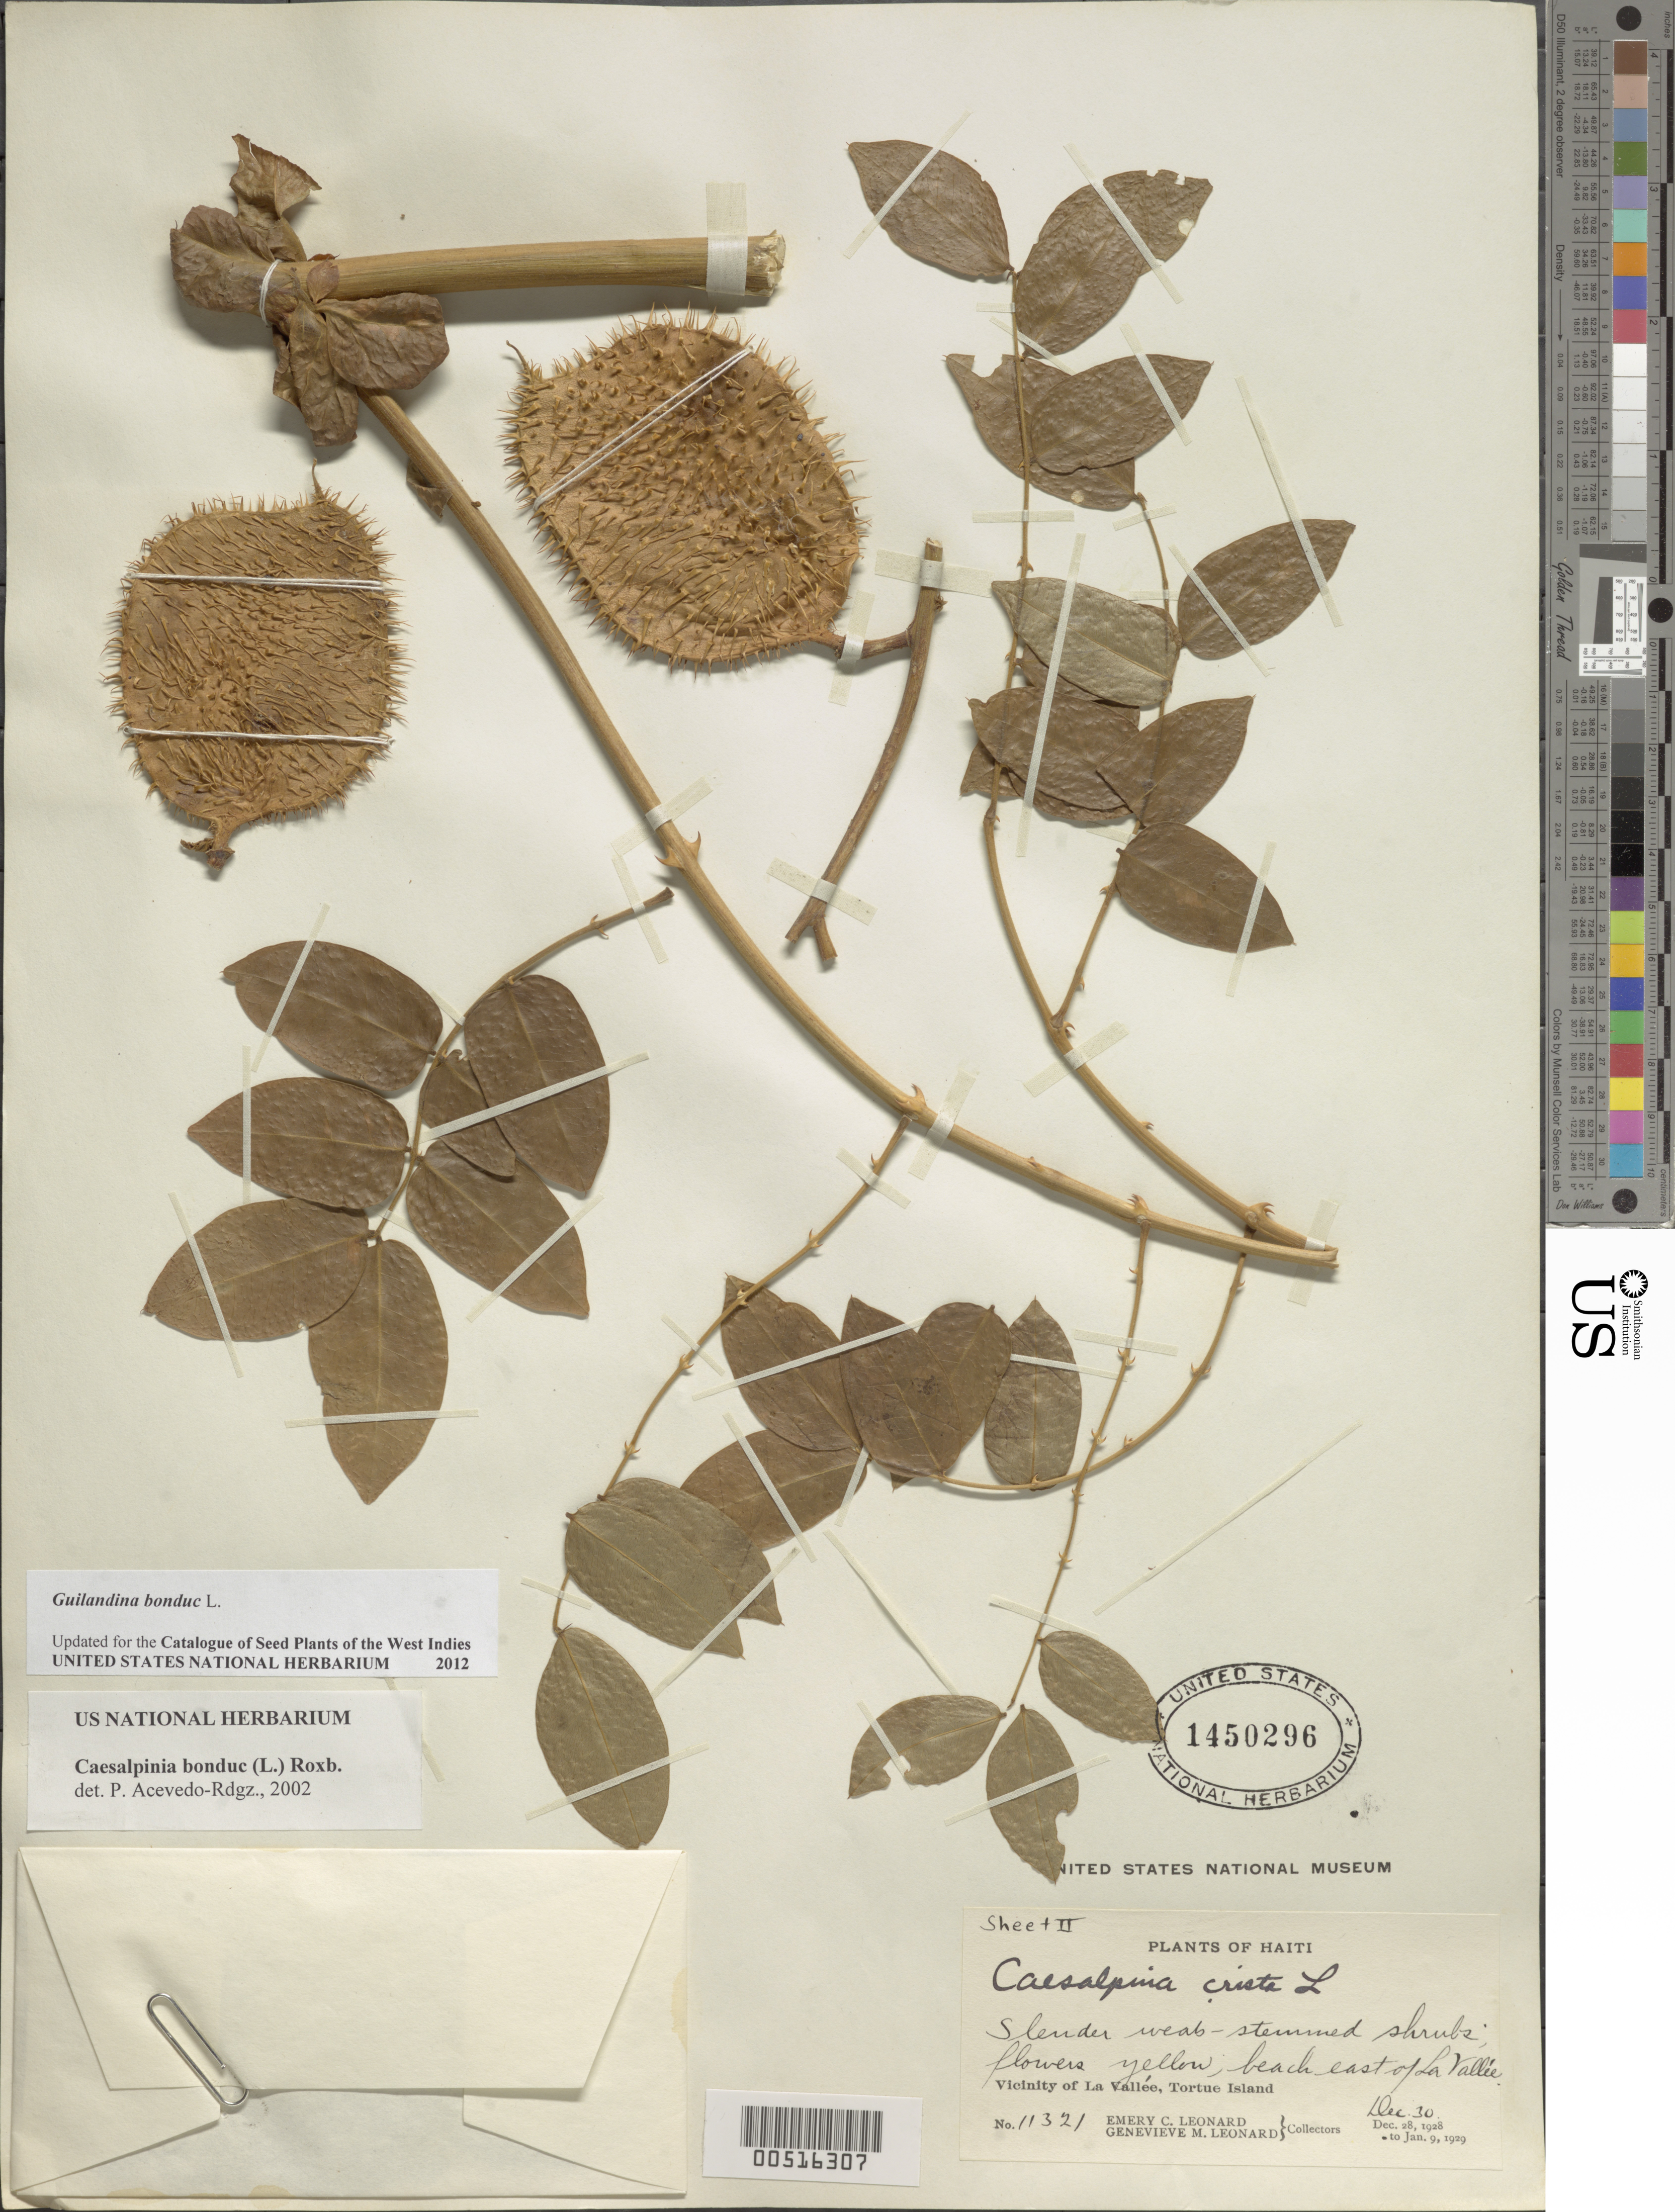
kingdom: Plantae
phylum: Tracheophyta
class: Magnoliopsida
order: Fabales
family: Fabaceae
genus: Guilandina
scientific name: Guilandina bonduc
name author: L.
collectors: E. C. Leonard & G. M. Leonard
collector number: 11321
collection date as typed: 30 Dec 1928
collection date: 1928-12-30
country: Haiti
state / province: Nord-Ouest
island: Tortuga Island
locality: La vallee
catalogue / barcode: US 1450296